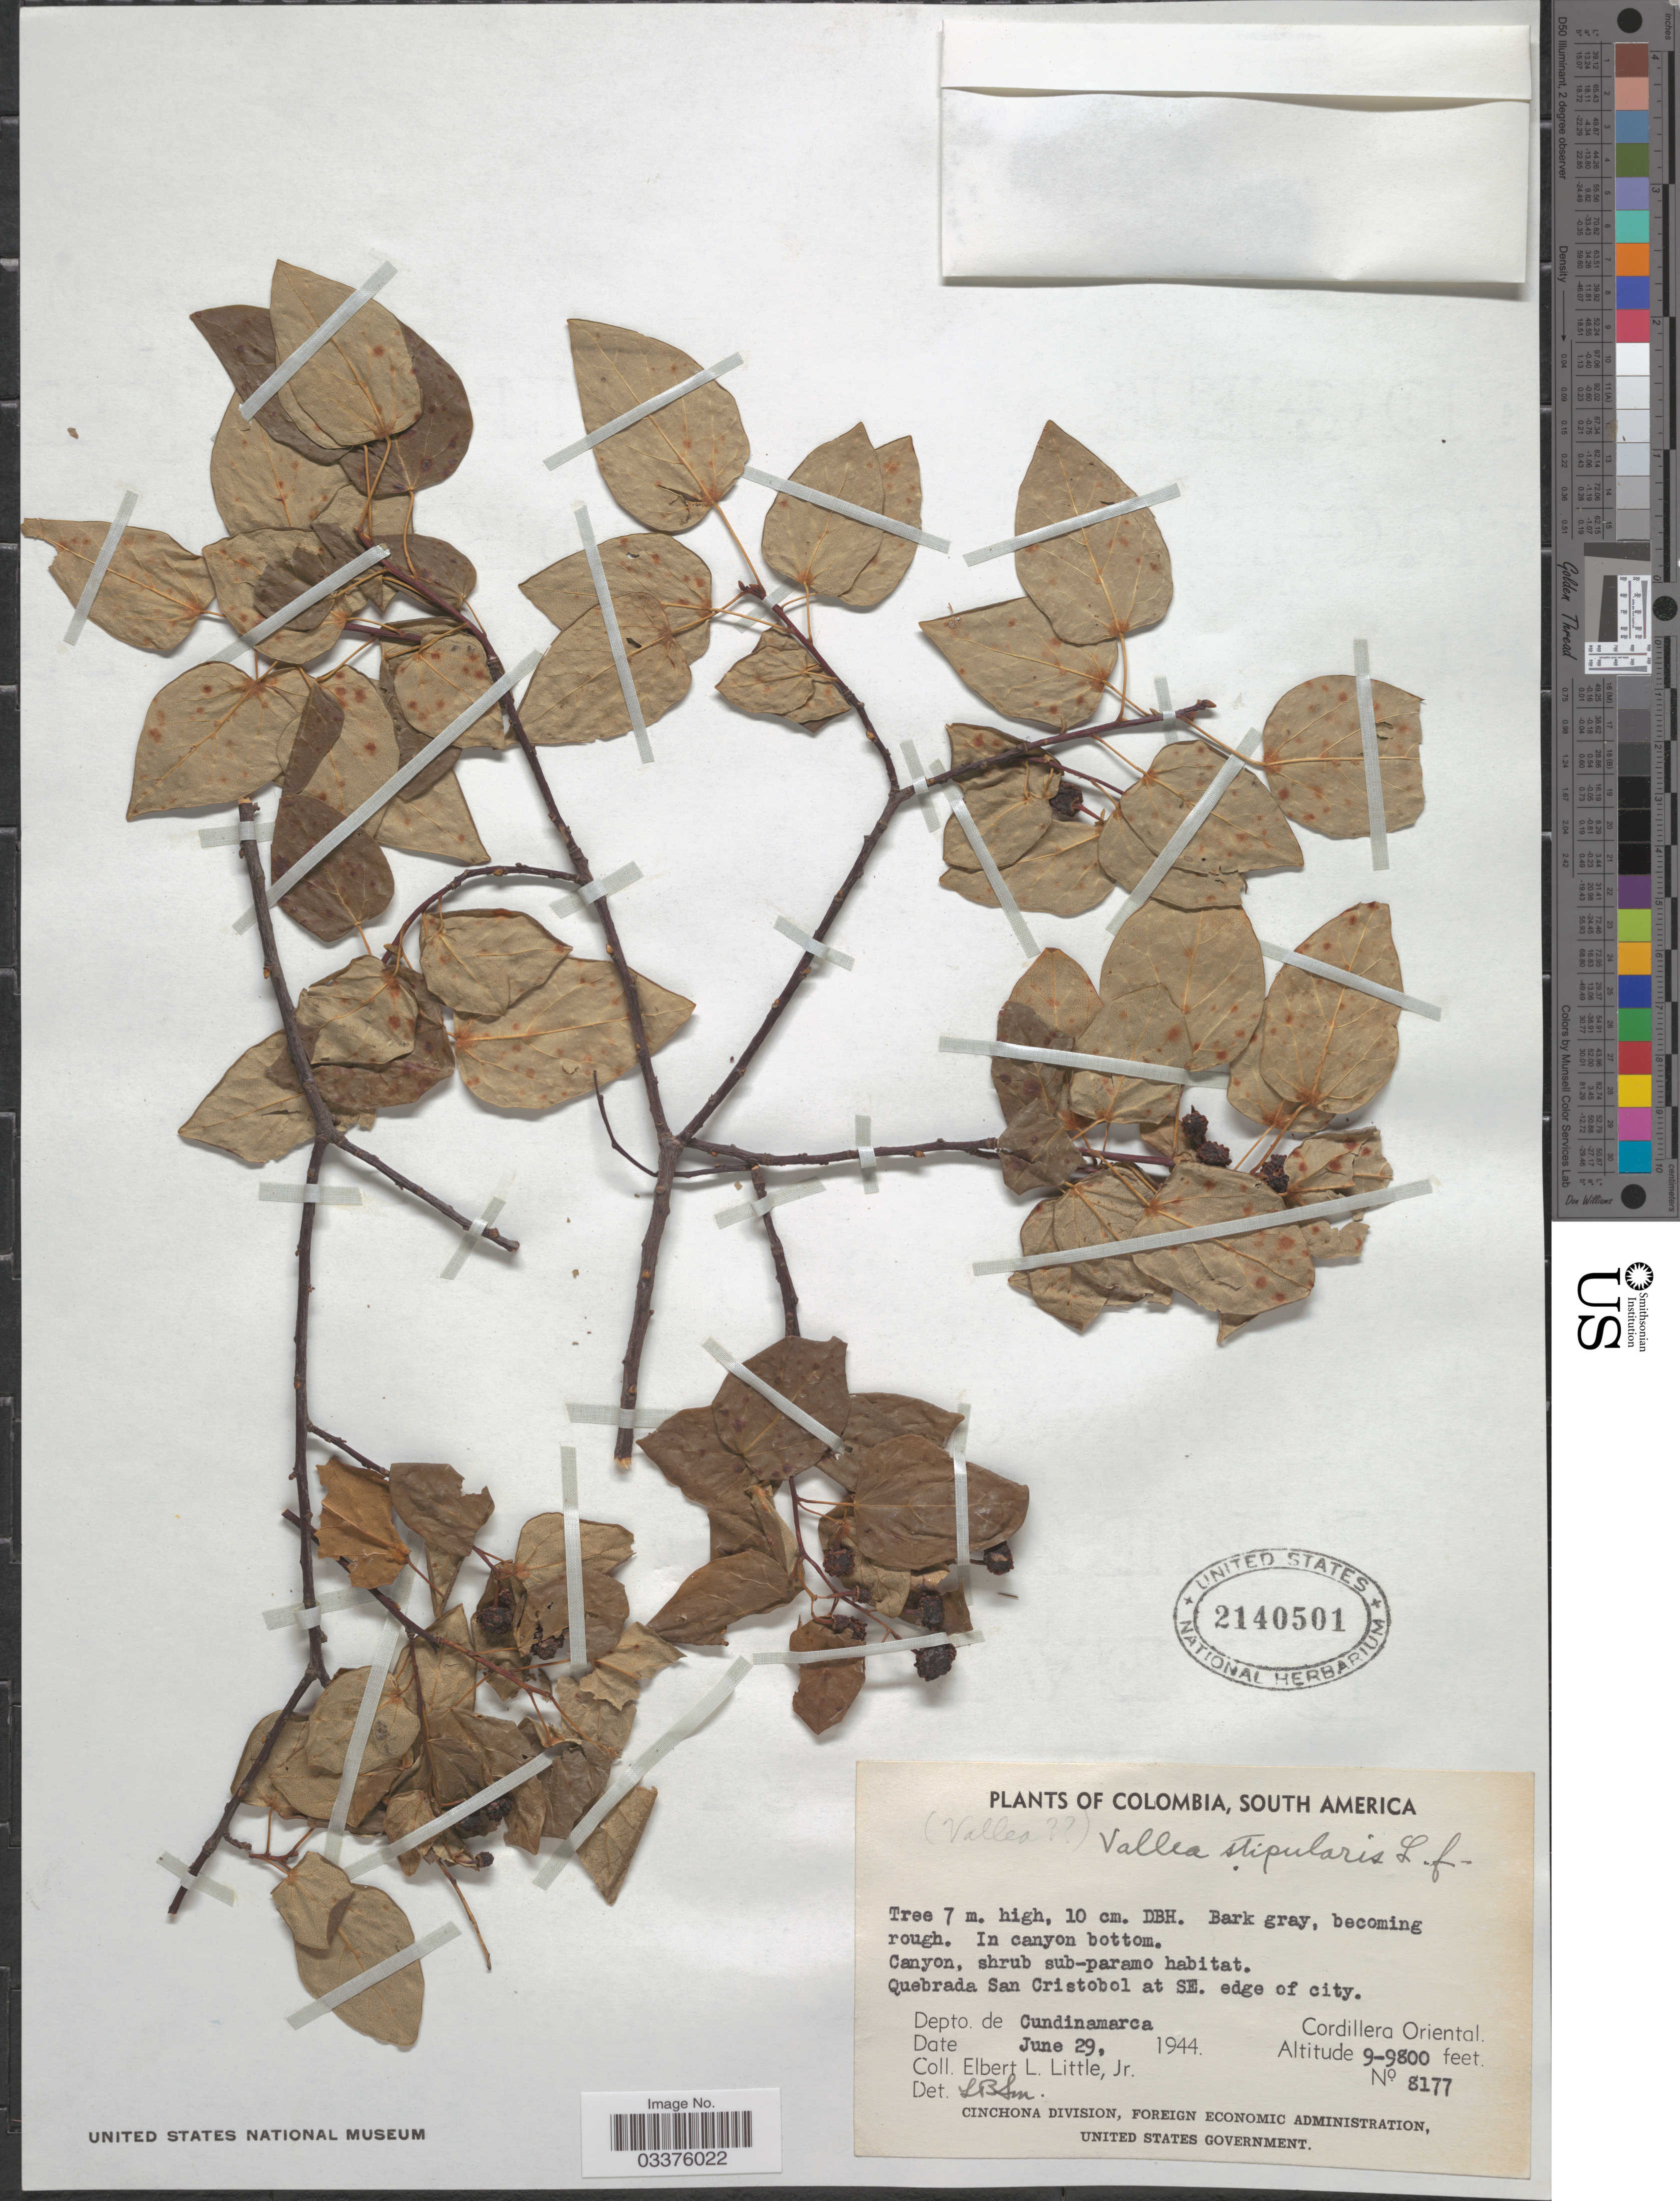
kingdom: Plantae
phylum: Tracheophyta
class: Magnoliopsida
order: Oxalidales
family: Elaeocarpaceae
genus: Vallea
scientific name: Vallea stipularis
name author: L. f.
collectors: E. L. Little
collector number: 8177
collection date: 1944-06-29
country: Colombia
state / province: Cundinamarca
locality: Quebrada San Cristobol at SE. edge of city. Depto. de Cundinamarca. Cordillera Oriental.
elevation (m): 2743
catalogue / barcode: US 2140501